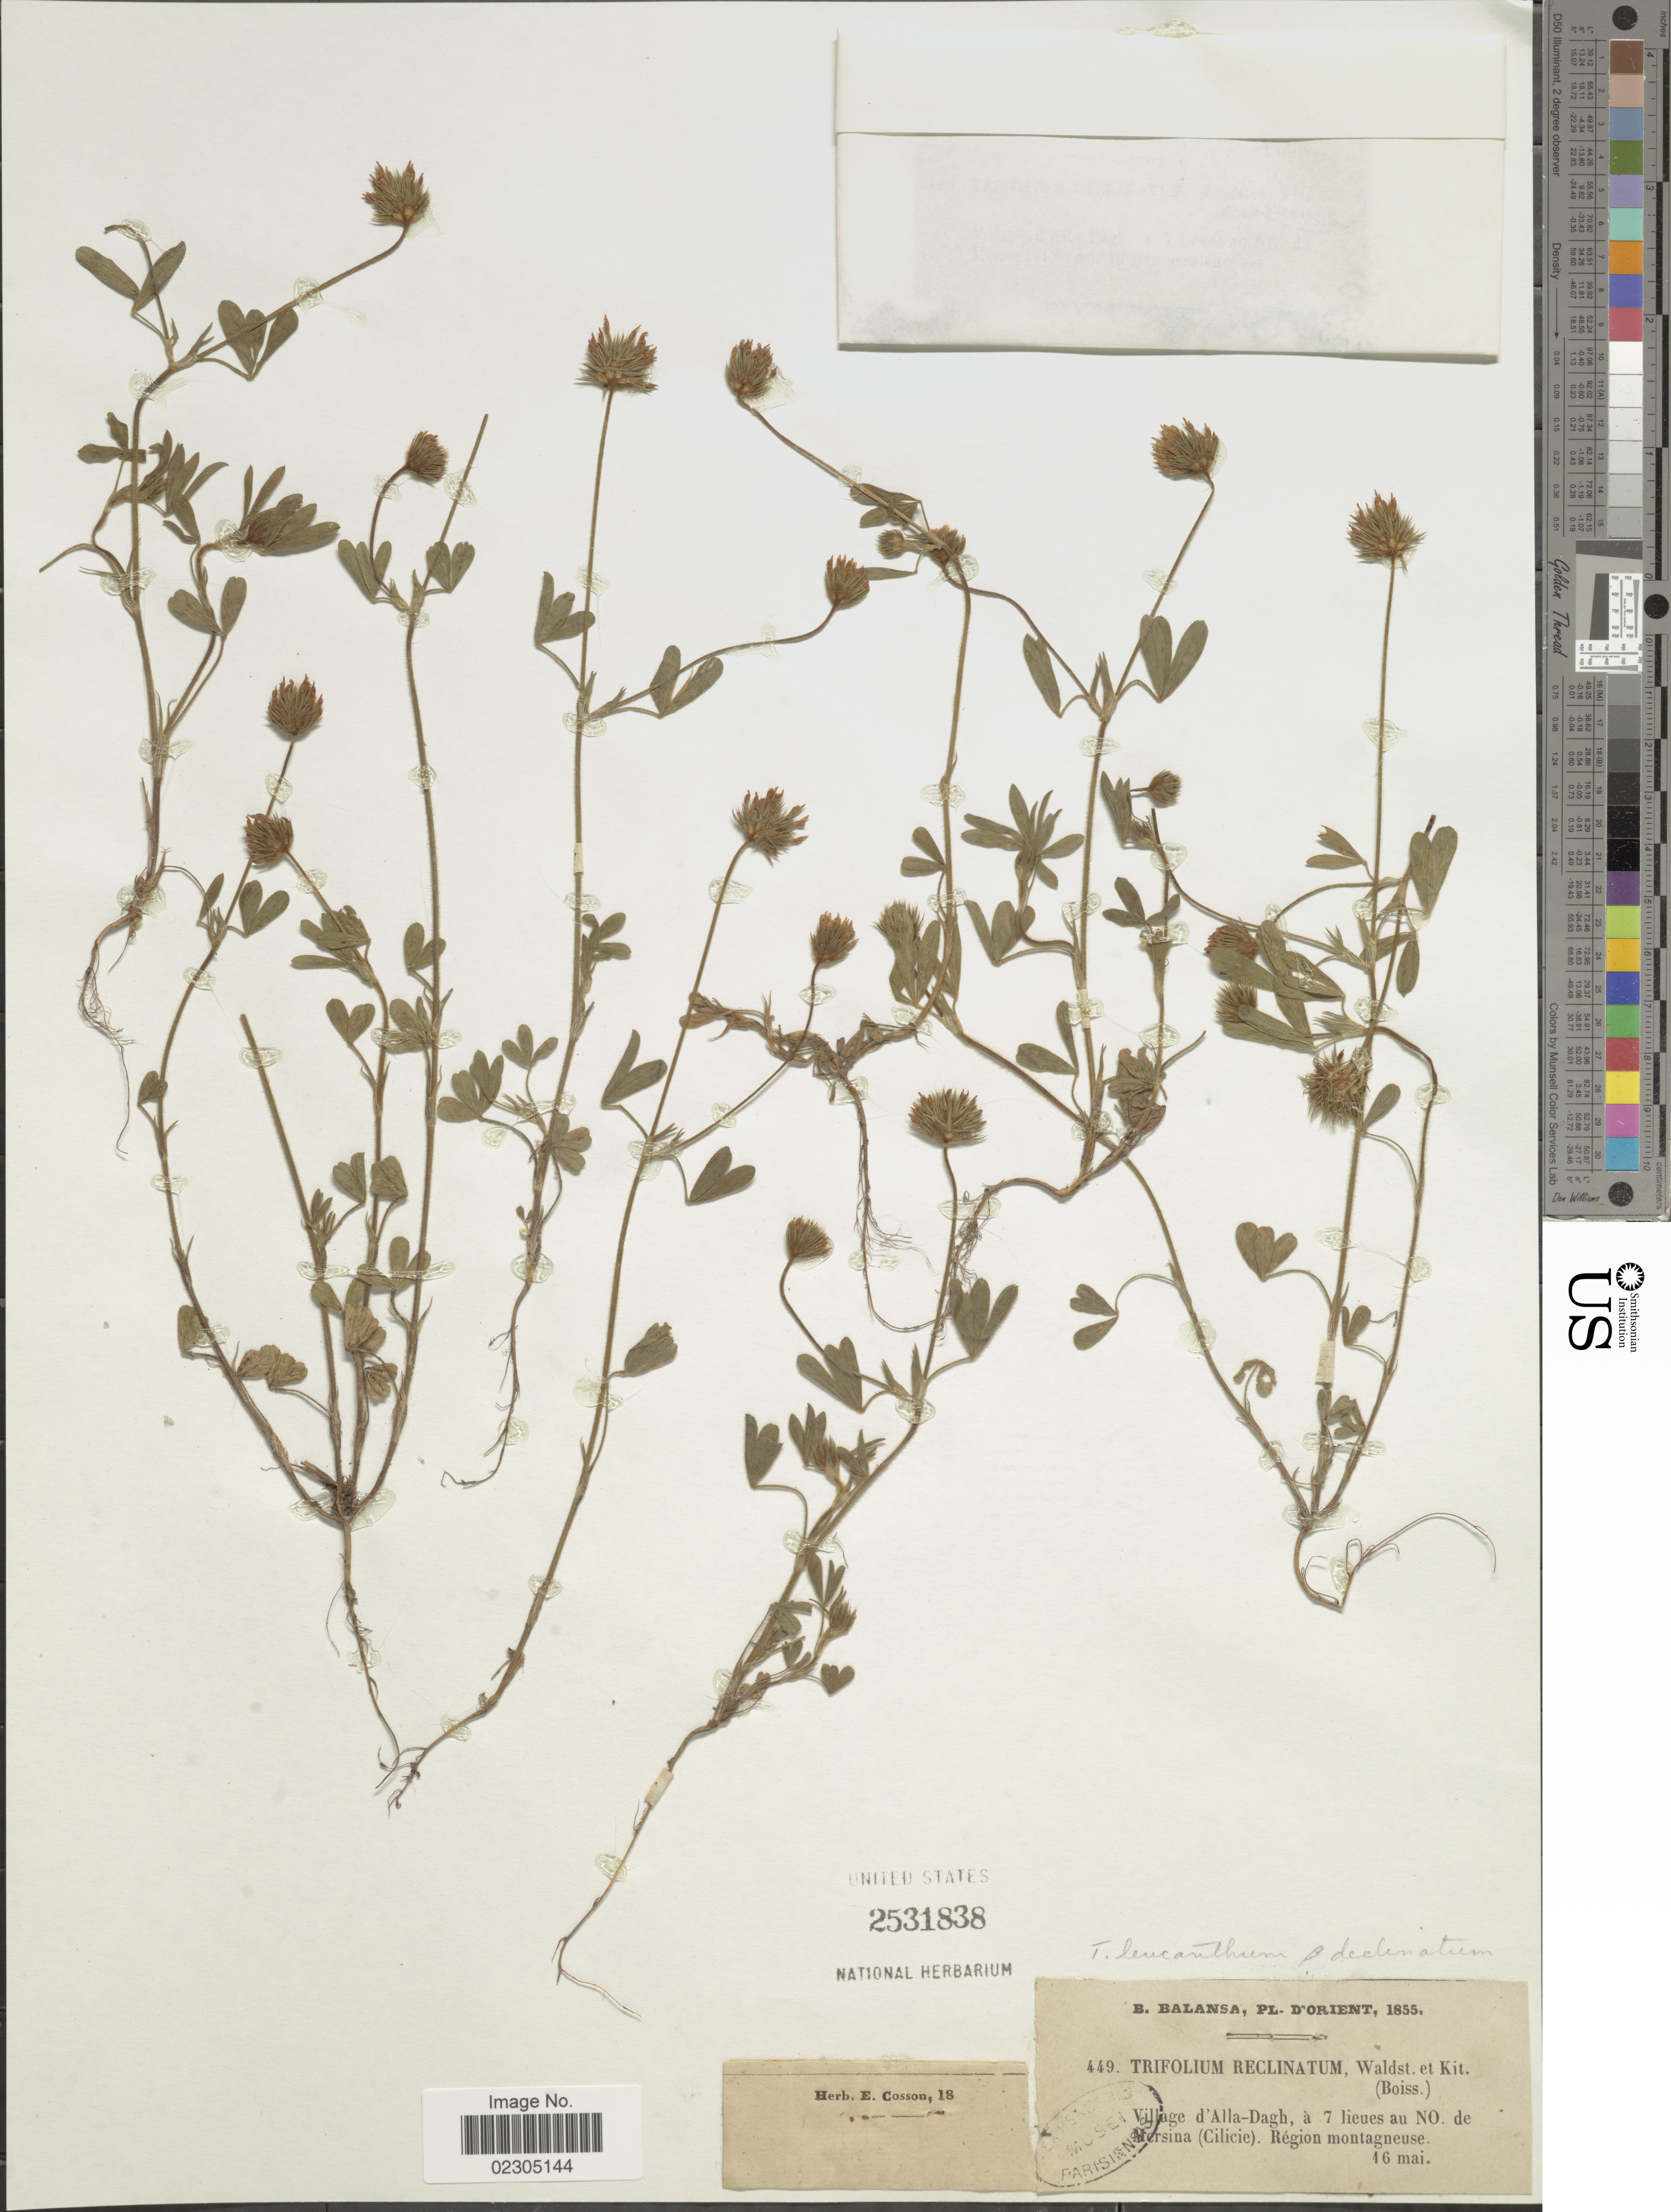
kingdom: Plantae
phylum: Tracheophyta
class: Magnoliopsida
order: Fabales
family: Fabaceae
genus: Trifolium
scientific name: Trifolium leucanthum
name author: M. Bieb.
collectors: B. Balansa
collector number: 449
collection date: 1855-05-16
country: Turkey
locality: D'Orient. Village d'Alla-Dagh, a 7 lieues au NO. de Mersina ( Cilicie). Region montagneuse.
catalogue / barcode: US 2531838